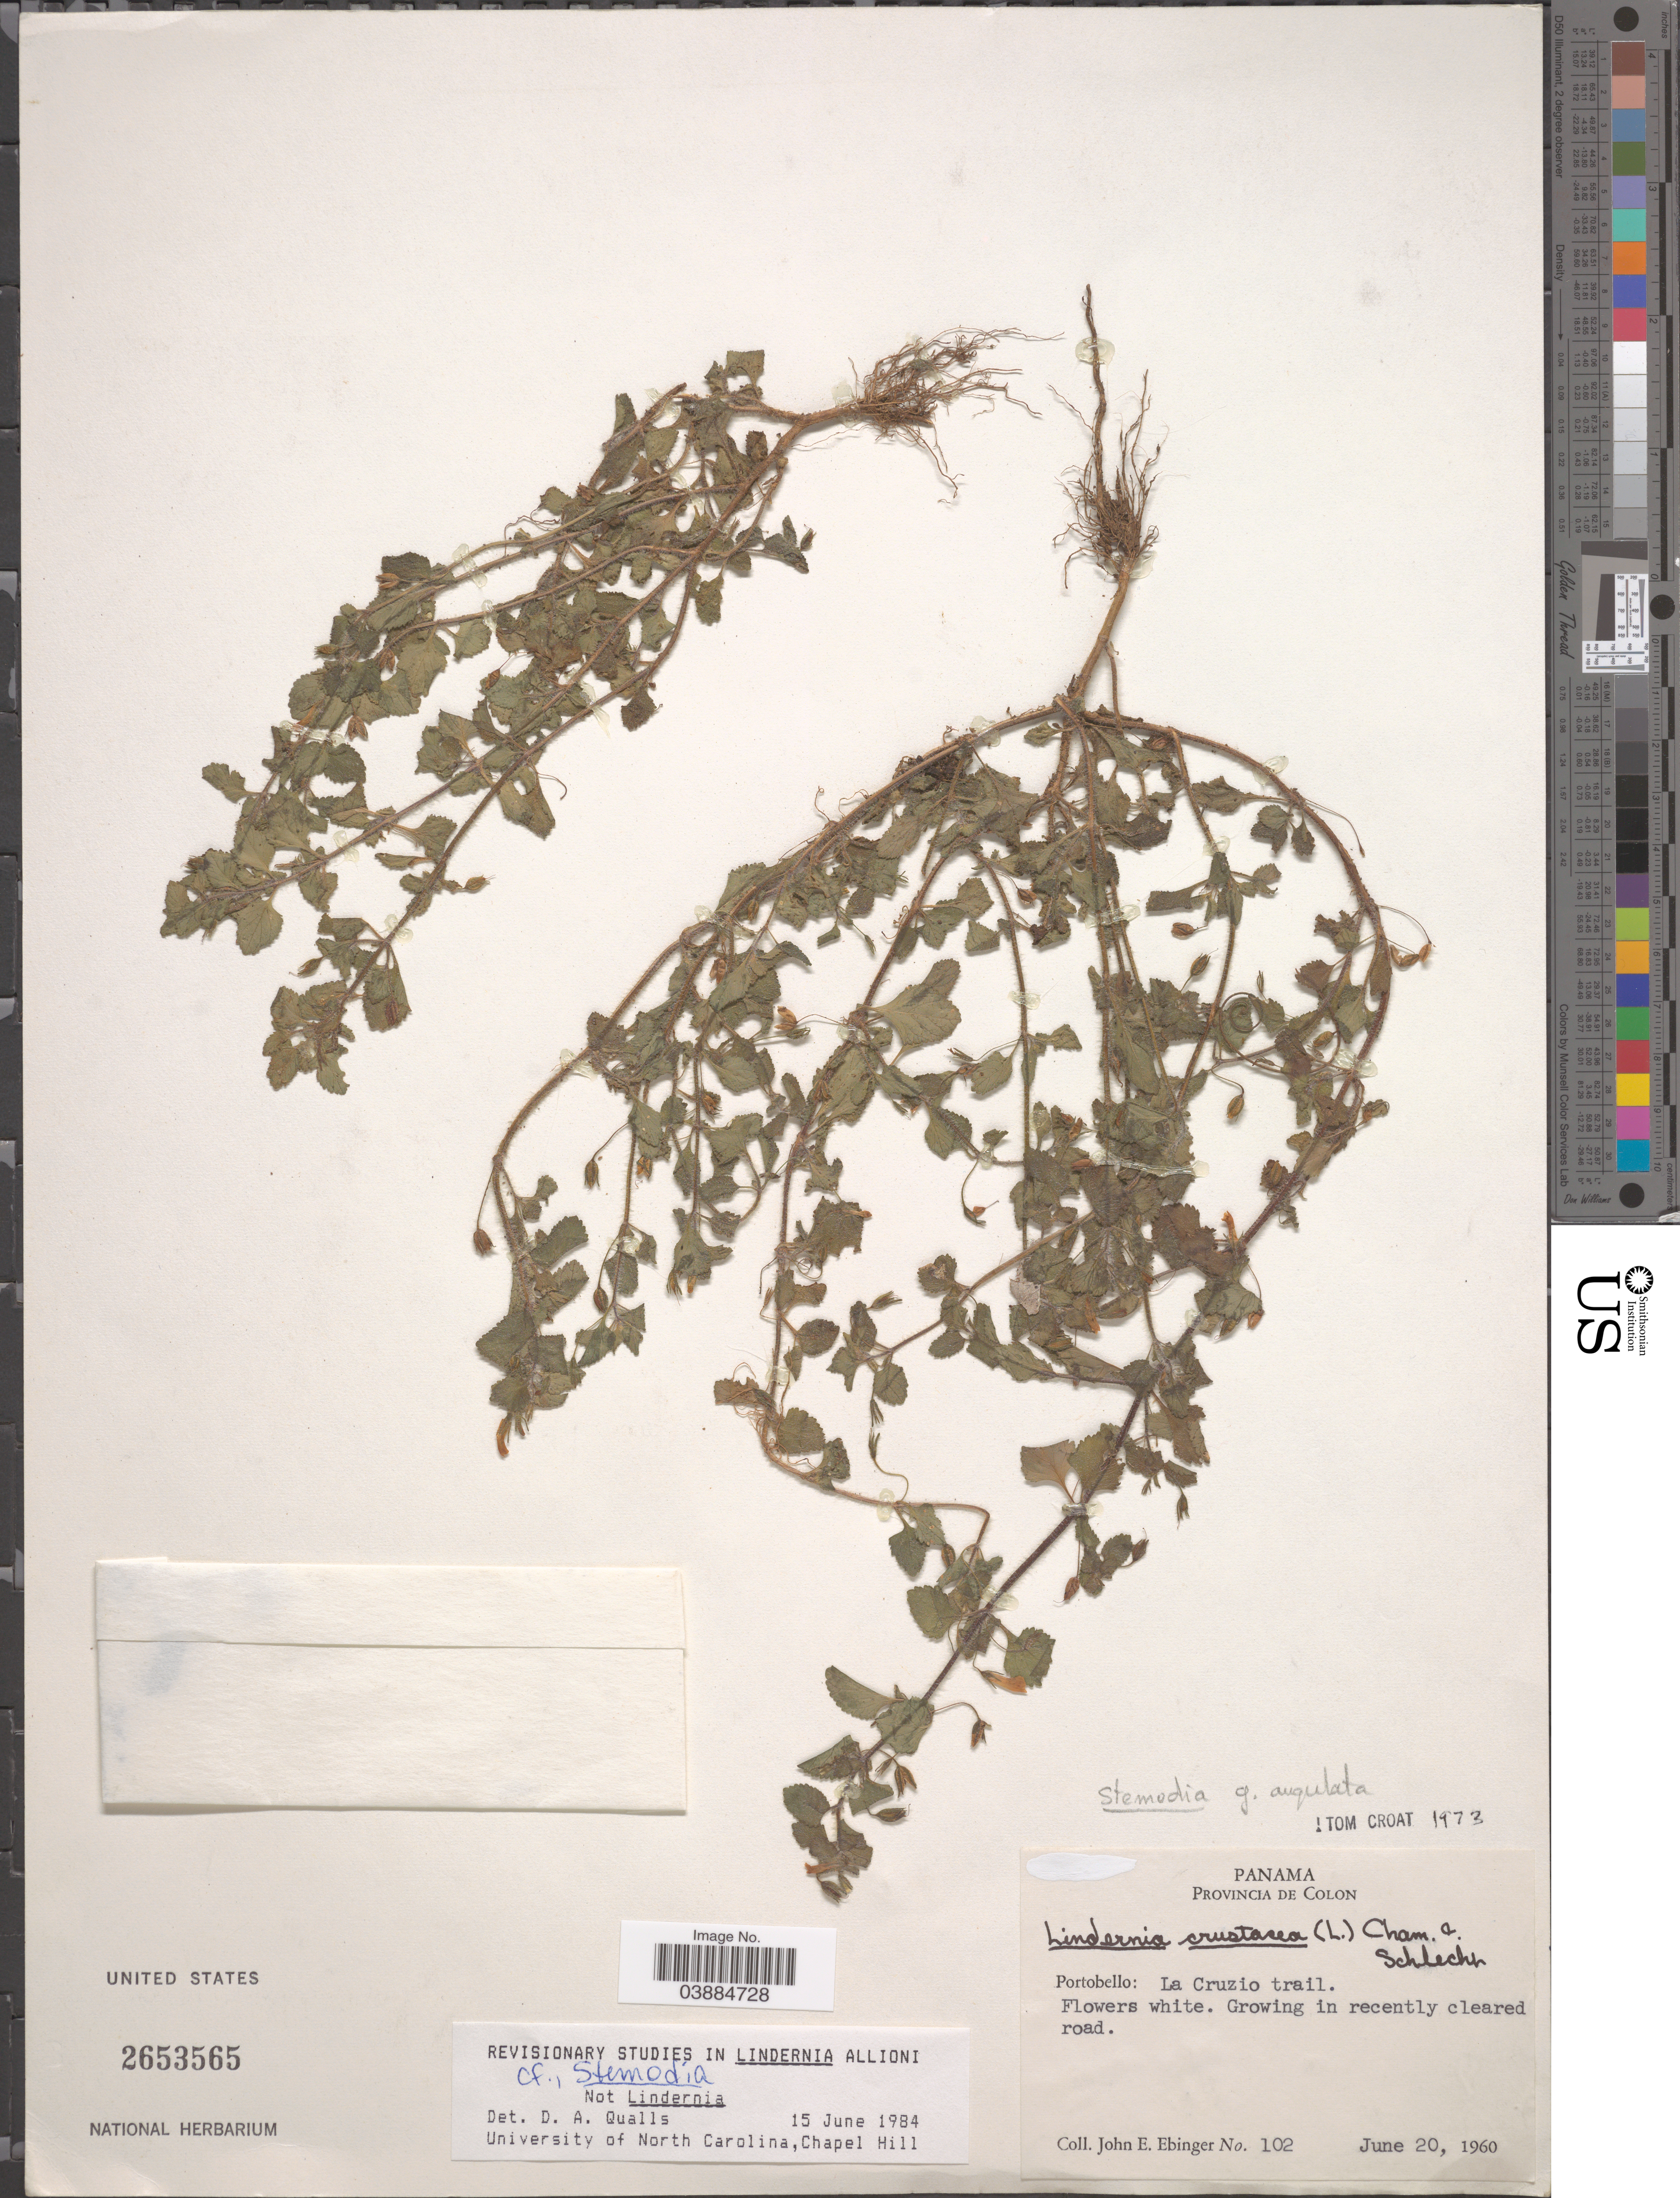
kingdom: Plantae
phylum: Tracheophyta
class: Magnoliopsida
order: Lamiales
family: Plantaginaceae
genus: Stemodia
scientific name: Stemodia angulata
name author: Oerst.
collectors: J. Ebinger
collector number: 102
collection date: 1960-06-20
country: Panama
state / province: Colón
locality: Portobello: La Cruzio trail.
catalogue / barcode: US 2653565